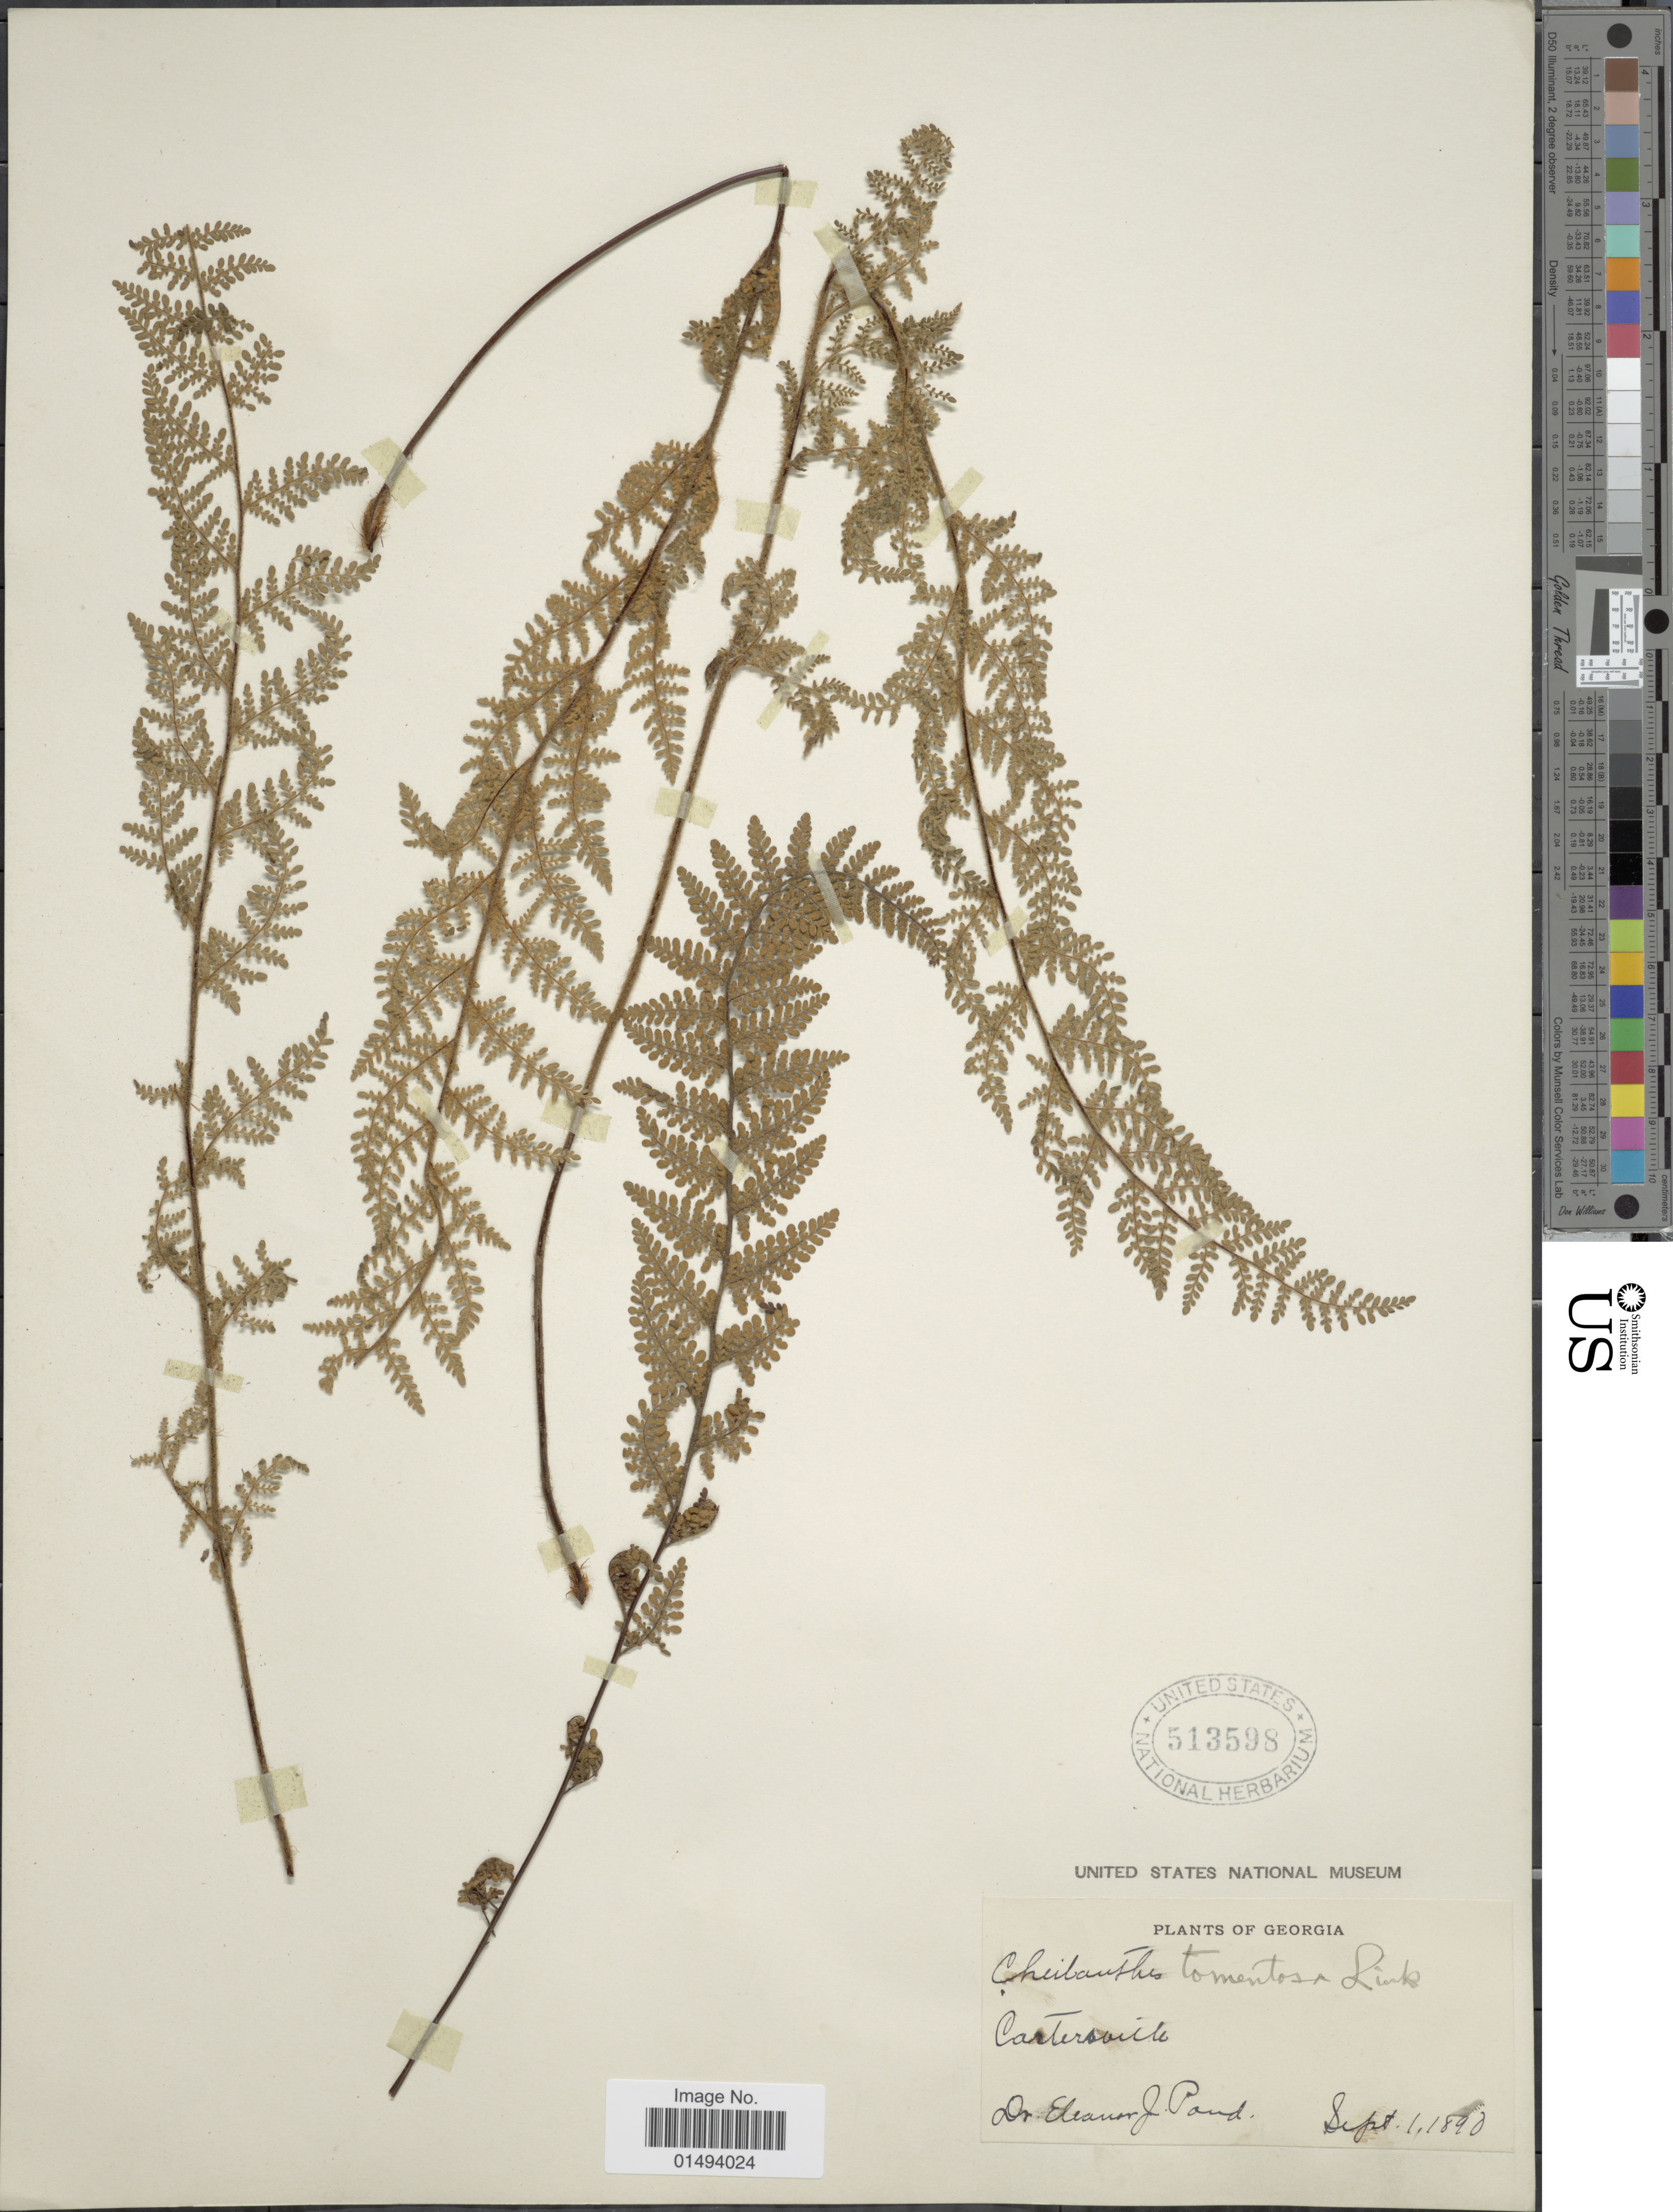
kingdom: Plantae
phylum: Tracheophyta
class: Polypodiopsida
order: Polypodiales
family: Pteridaceae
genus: Myriopteris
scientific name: Myriopteris tomentosa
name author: (Link) Fée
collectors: E. Pond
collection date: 1890-09-01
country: United States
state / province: Georgia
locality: Cartersville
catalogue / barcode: US 513598